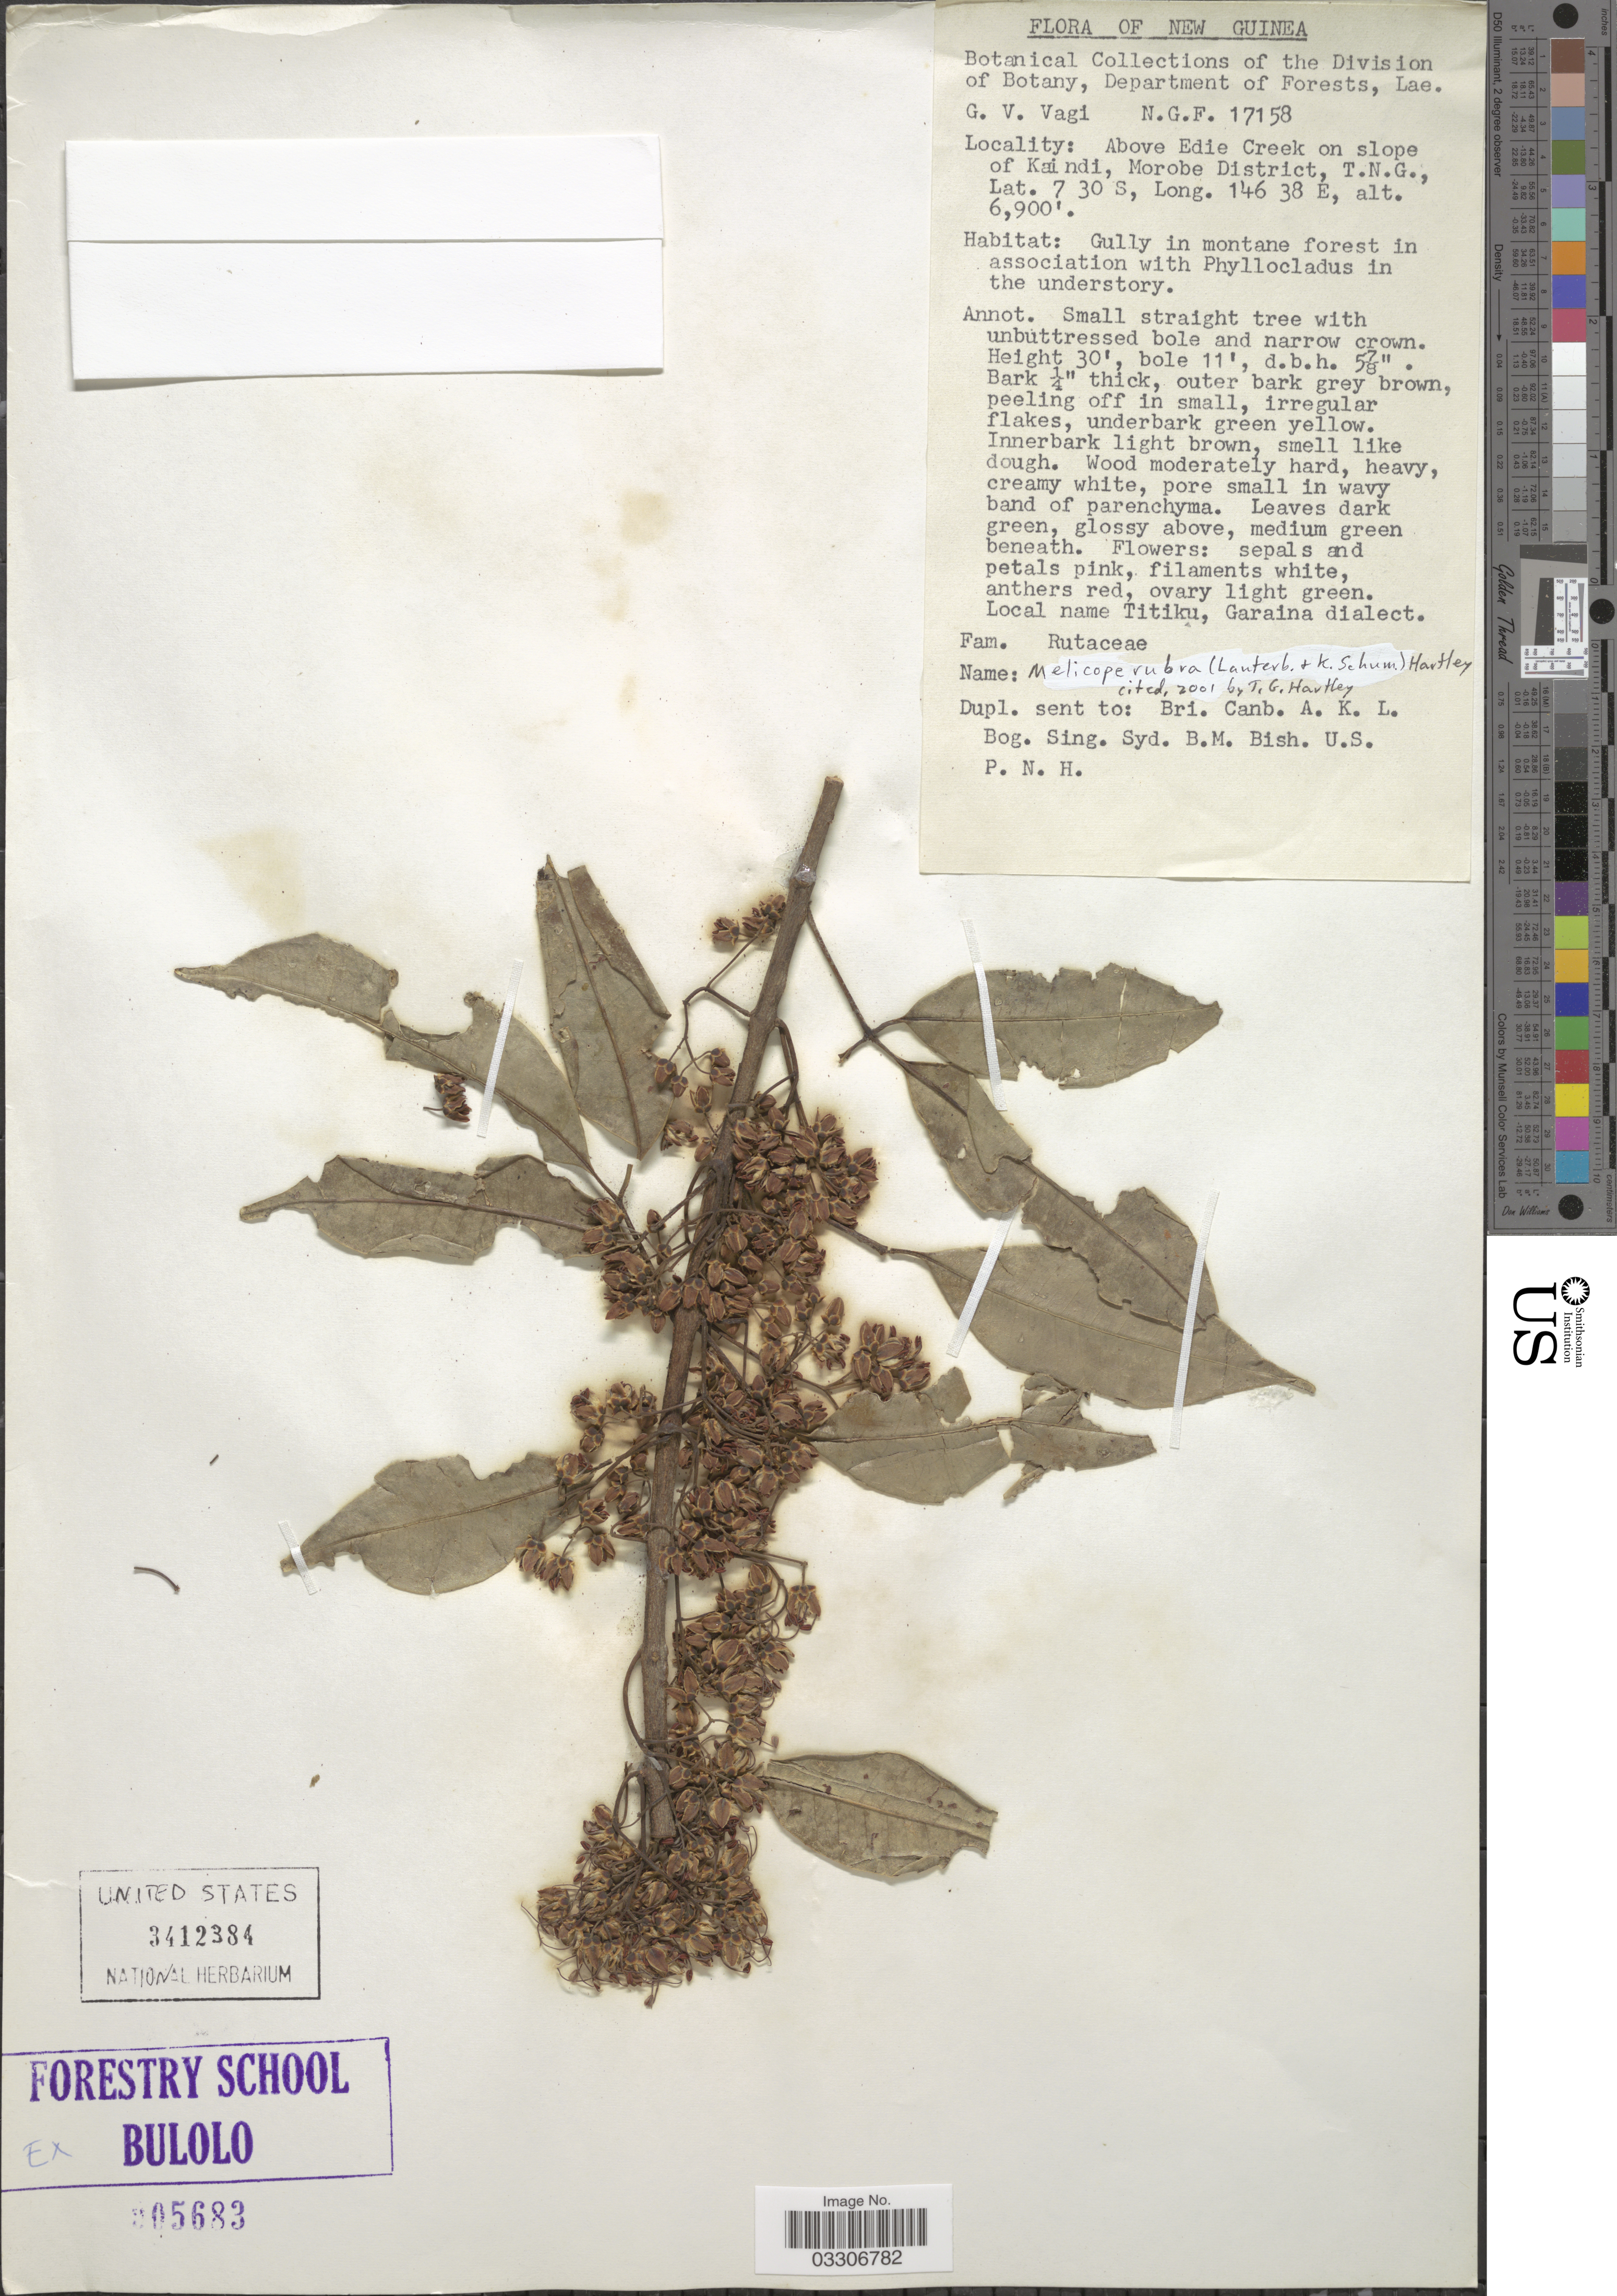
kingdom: Plantae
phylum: Tracheophyta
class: Magnoliopsida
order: Sapindales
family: Rutaceae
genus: Melicope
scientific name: Melicope rubra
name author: (Lauterb. & K. Schum.) T.G. Hartley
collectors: G. Vagi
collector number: NGF17158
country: Papua New Guinea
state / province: Morobe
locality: New Guinea. Above Edie Creek on slope of Kaindi, T.N.G.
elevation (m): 2103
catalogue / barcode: US 3412384